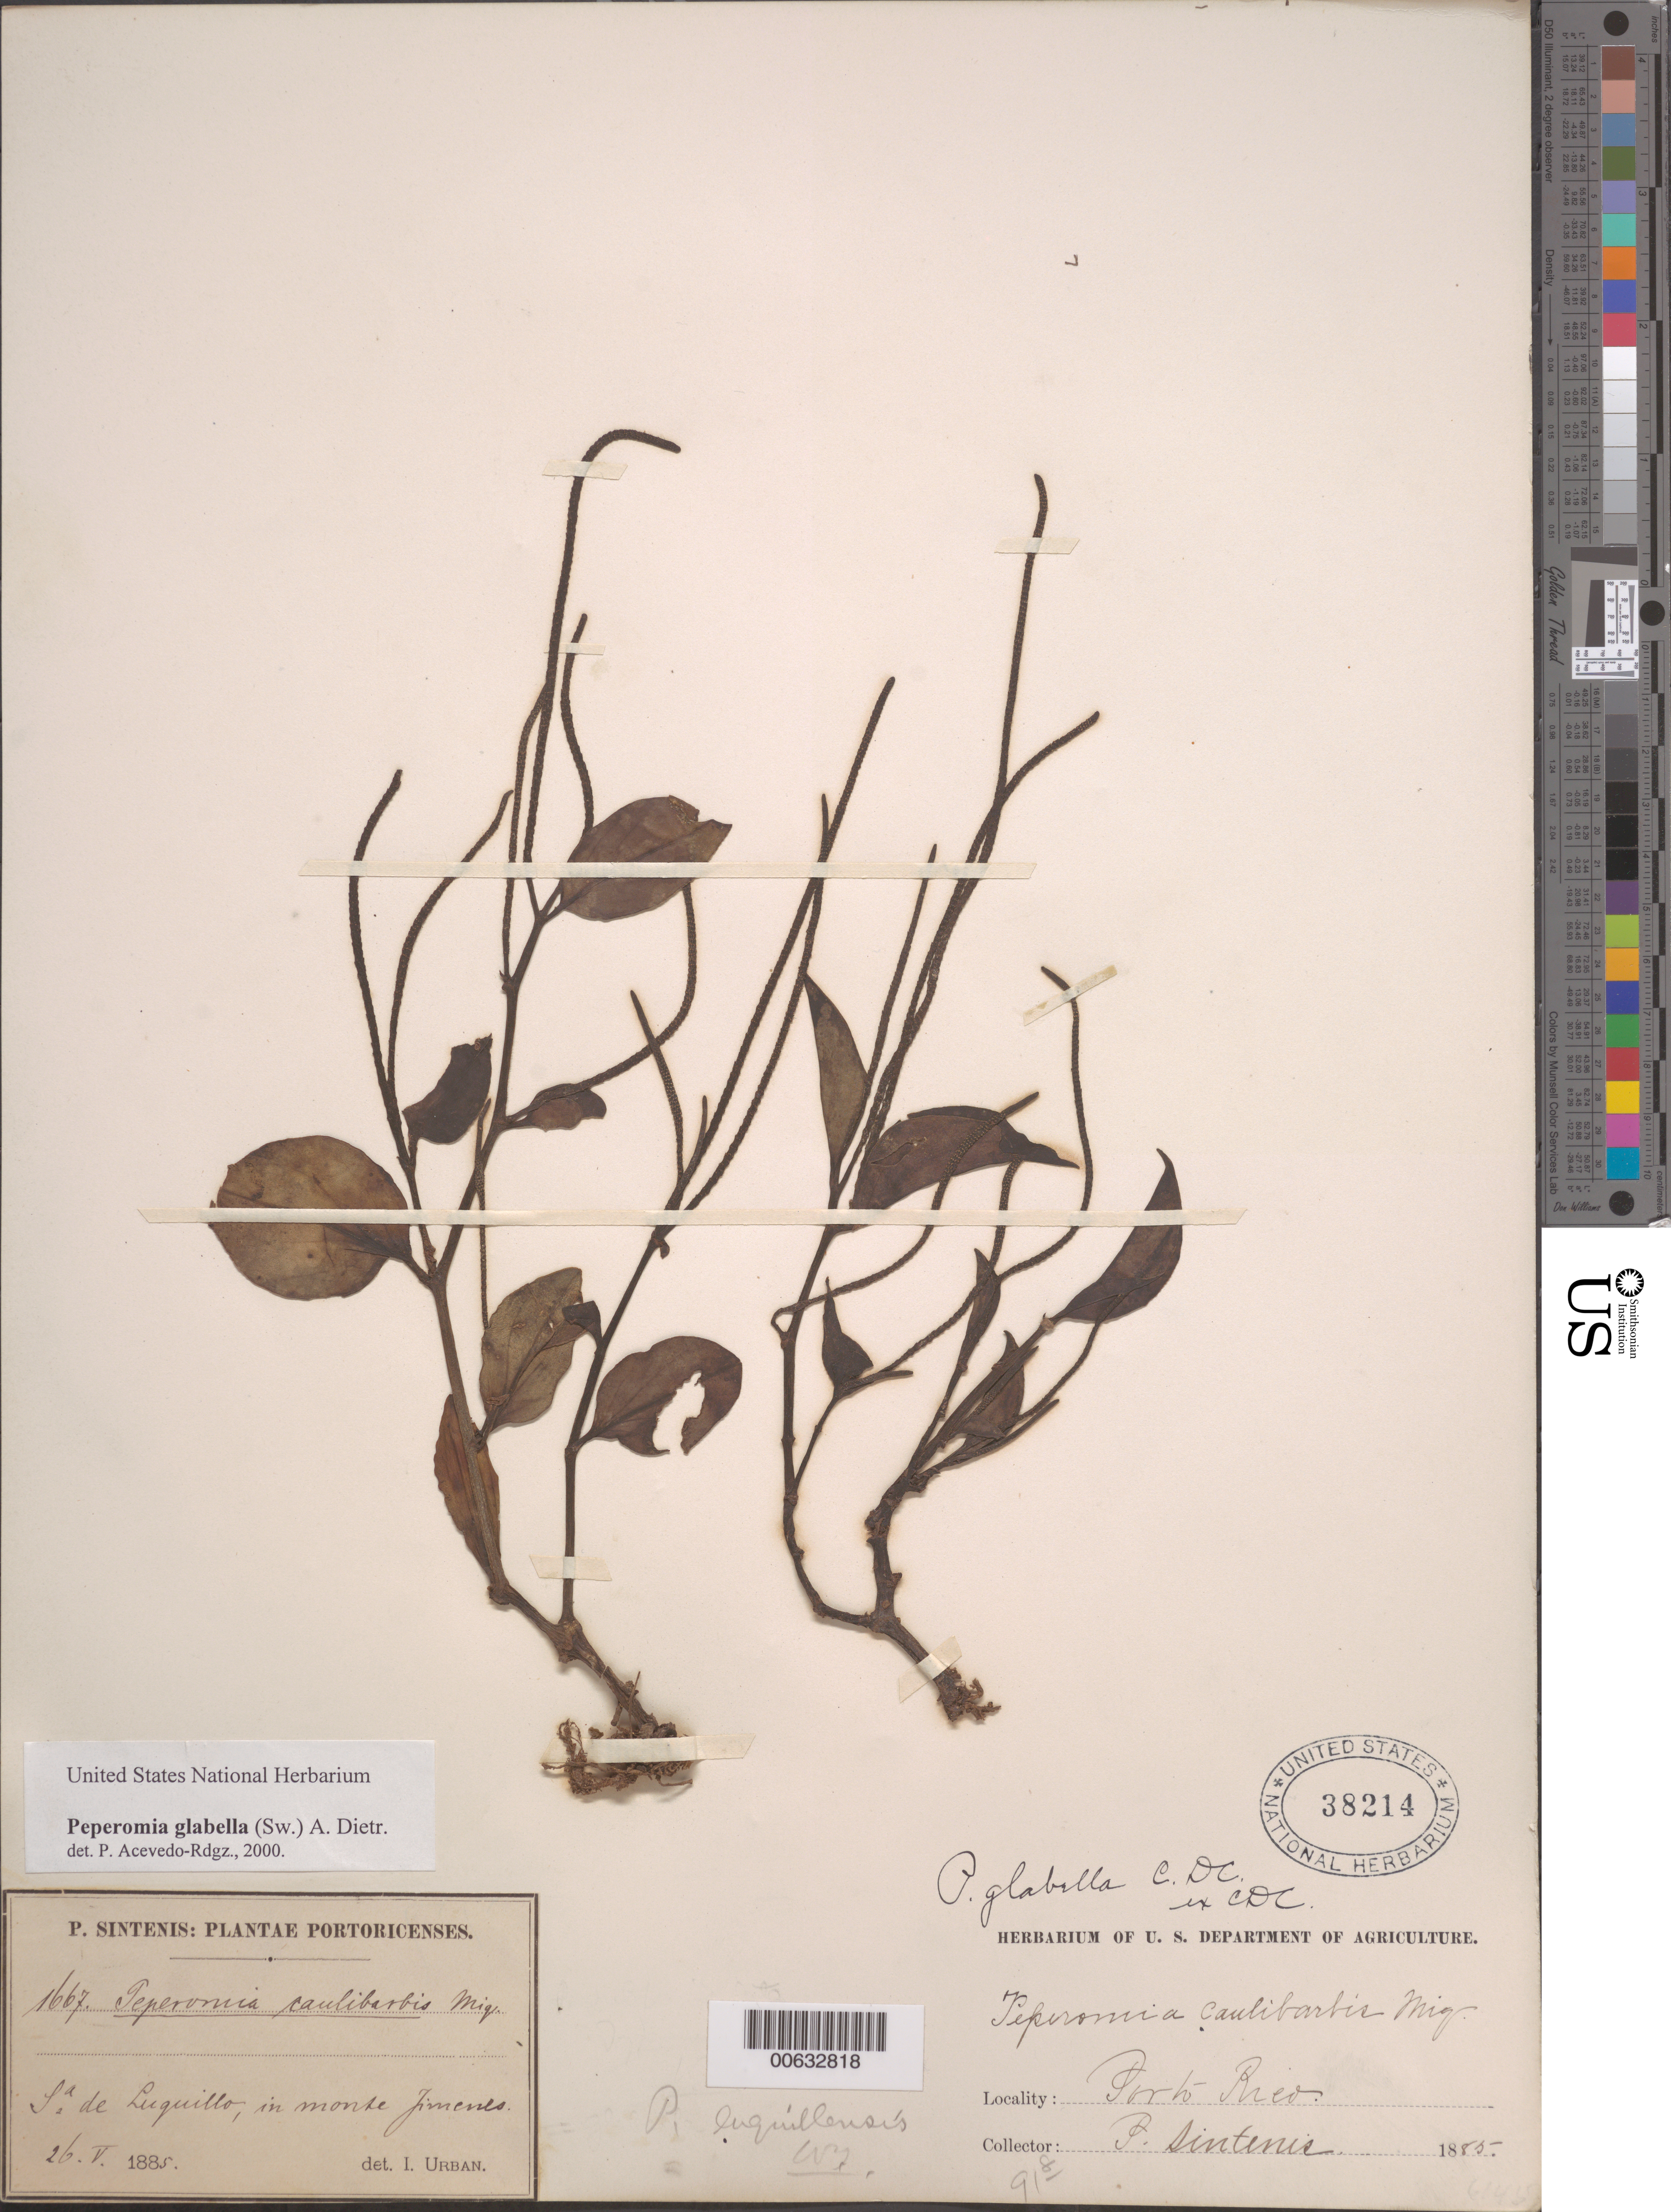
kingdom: Plantae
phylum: Tracheophyta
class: Magnoliopsida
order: Piperales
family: Piperaceae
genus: Peperomia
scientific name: Peperomia glabella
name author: (Sw.) A. Dietr.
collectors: P. Sintenis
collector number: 1667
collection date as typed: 26 May 1885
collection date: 1885-05-26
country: Puerto Rico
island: Greater Antilles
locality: Sierra de Luquillo, in monte Jimenes.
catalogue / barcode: US 38214